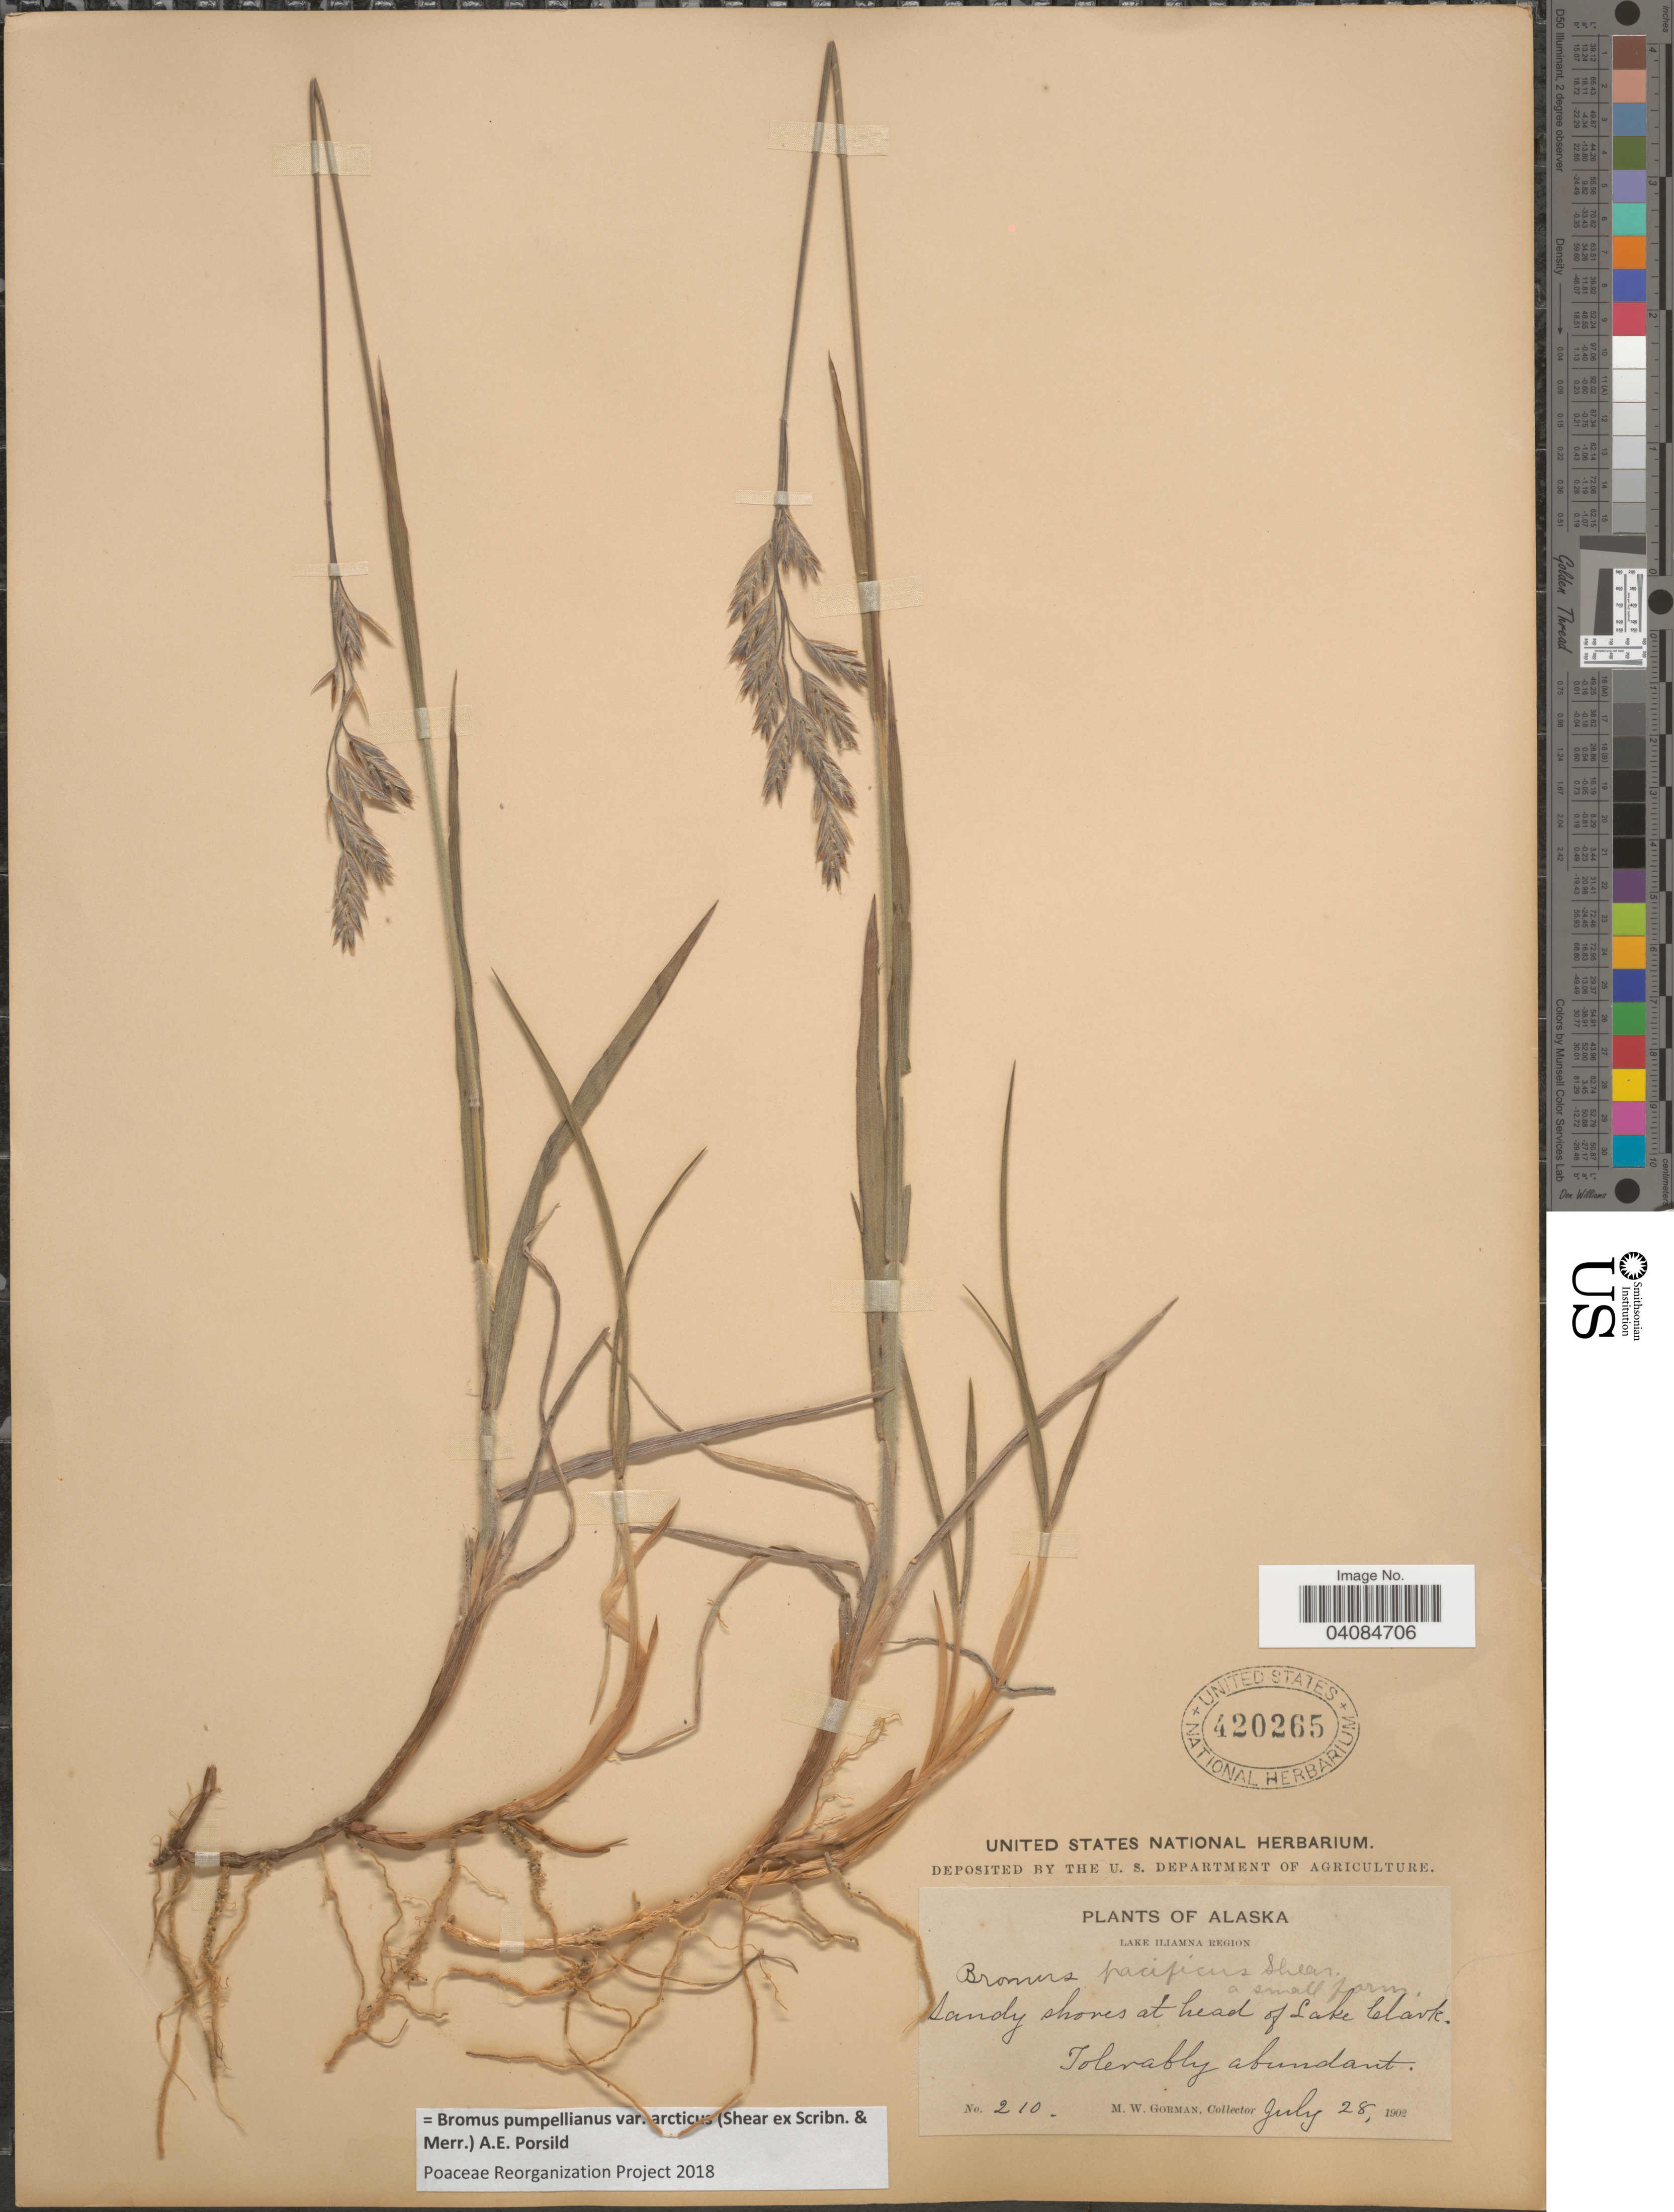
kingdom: Plantae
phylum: Tracheophyta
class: Liliopsida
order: Poales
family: Poaceae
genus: Bromus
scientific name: Bromus pumpellianus var. arcticus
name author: (Shear ex Scribn. & Merr.) A.E. Porsild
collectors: M. W. Gorman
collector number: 210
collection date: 1902-07-28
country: United States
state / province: Alaska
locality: Lake Iliamna Region. Sandy shores at head of Lake Clark.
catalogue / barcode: US 420265